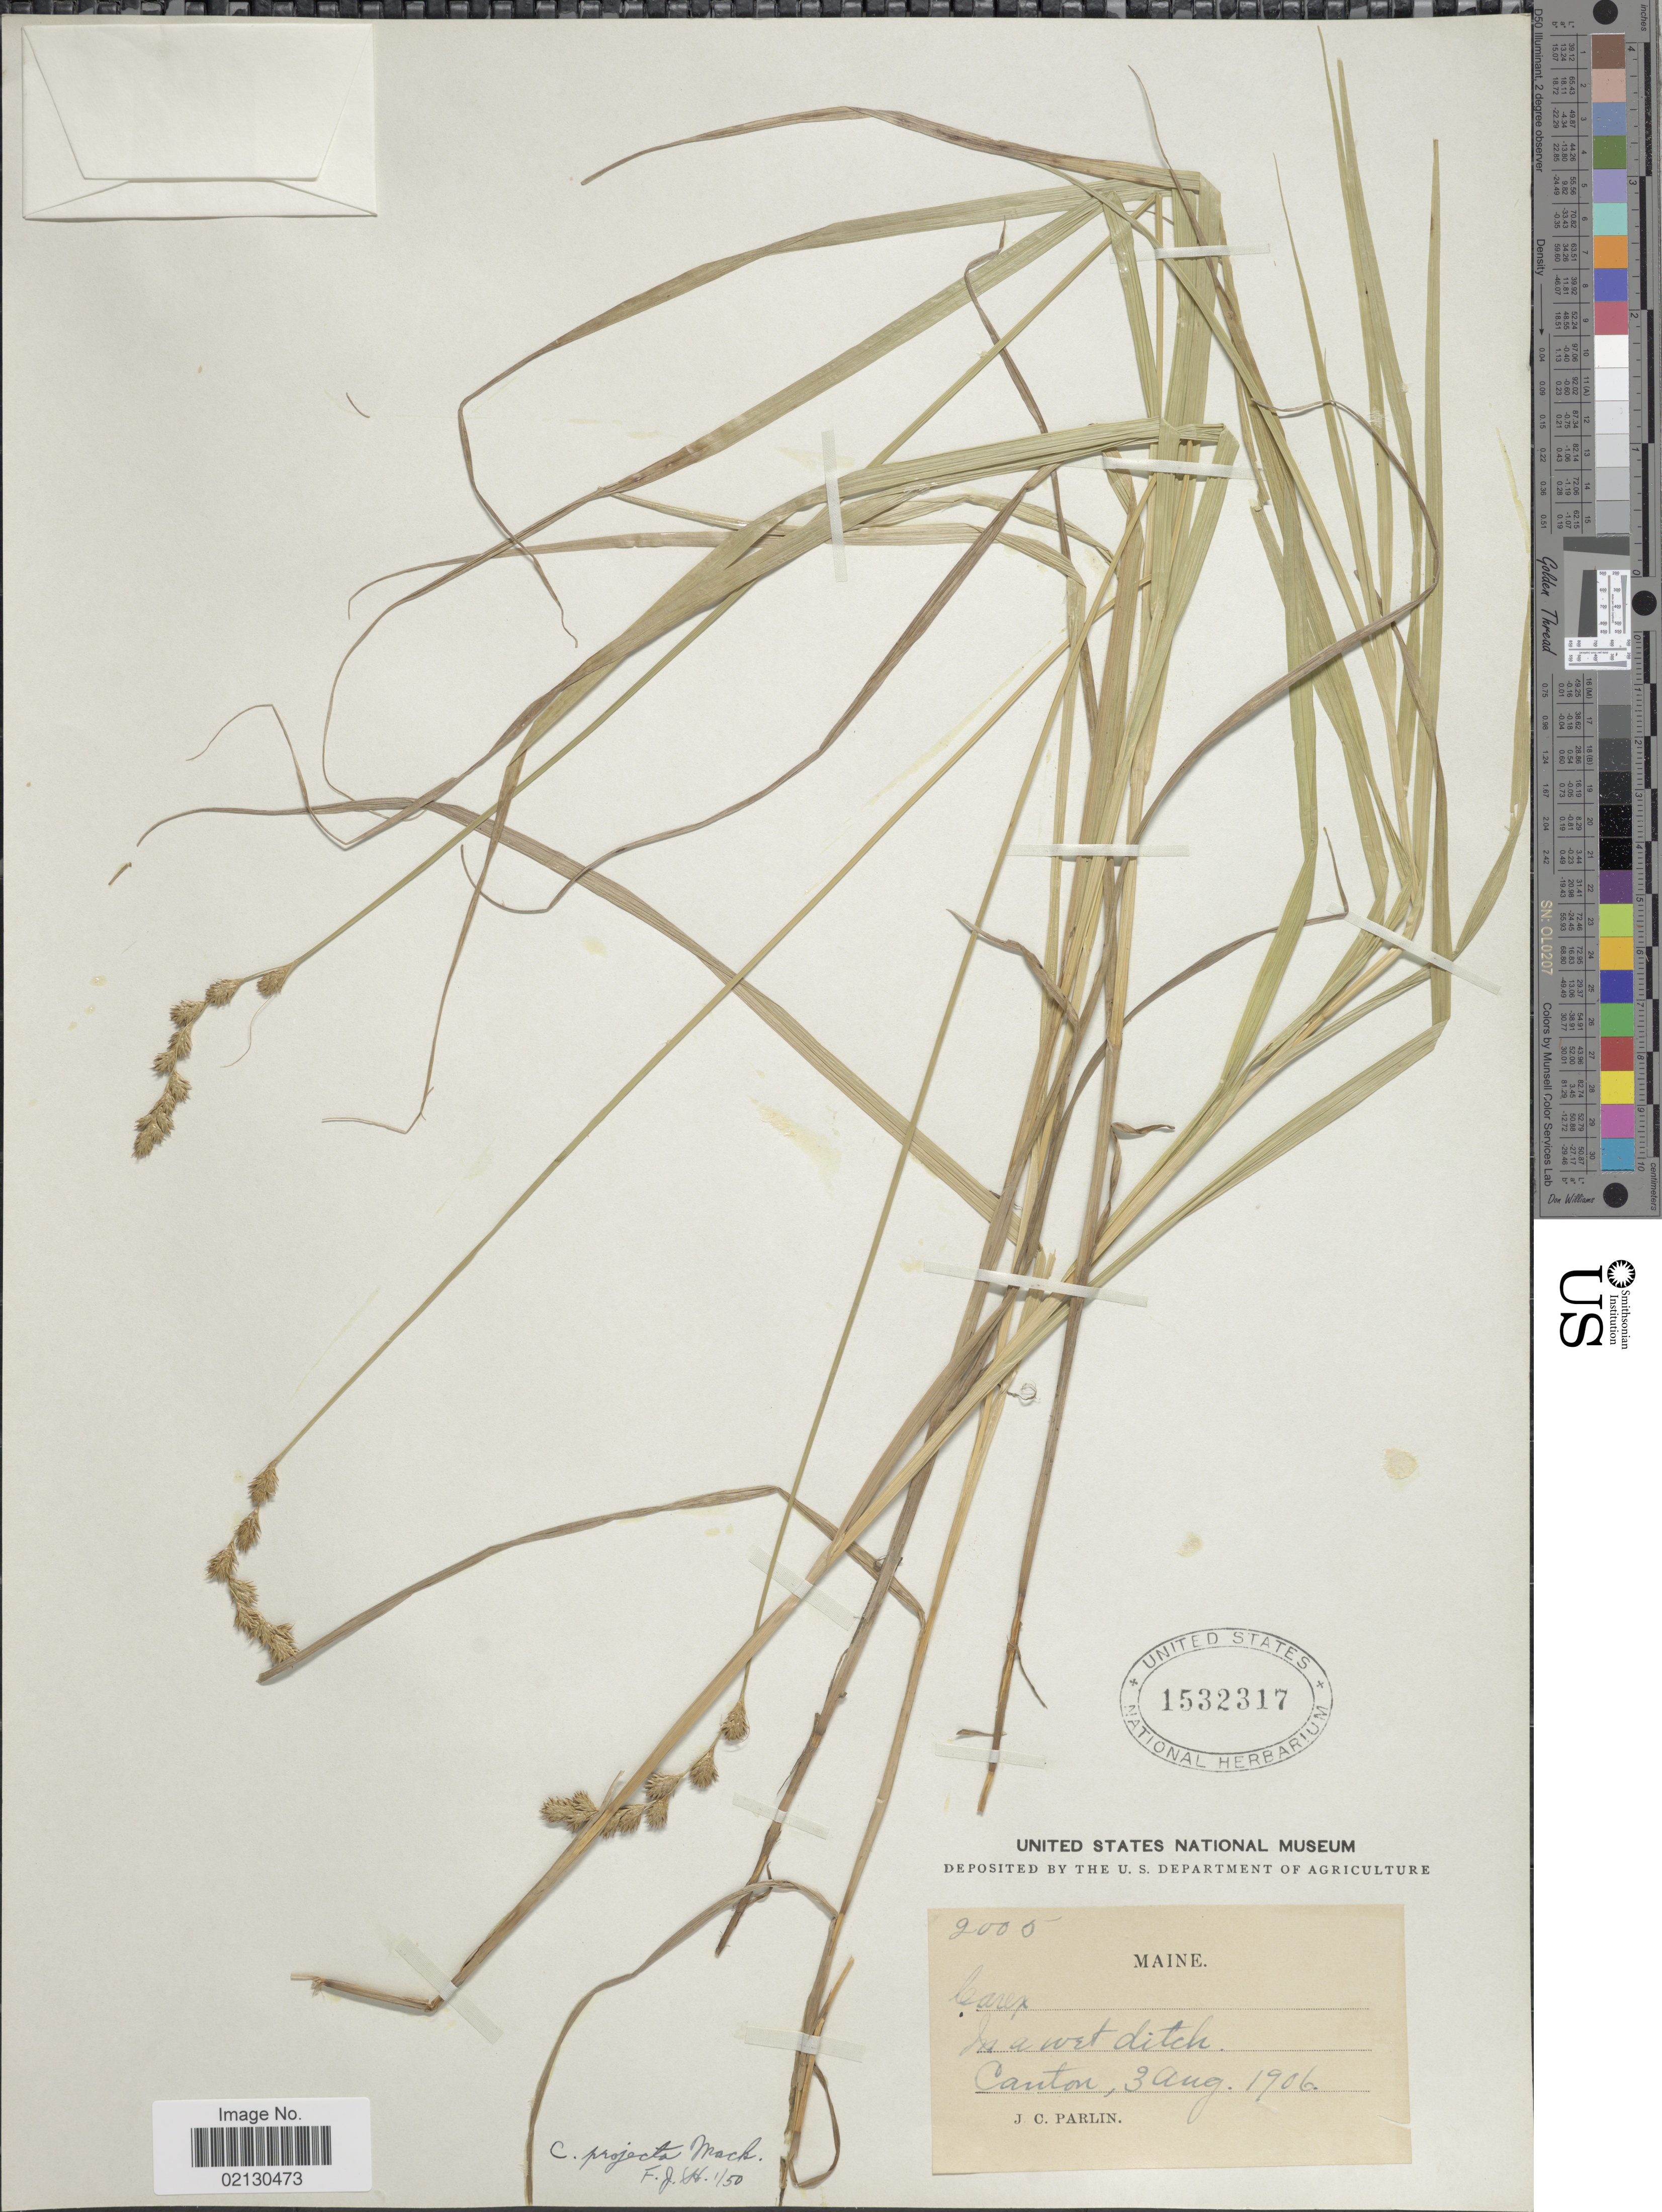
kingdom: Plantae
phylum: Tracheophyta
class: Liliopsida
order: Poales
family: Cyperaceae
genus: Carex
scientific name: Carex projecta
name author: Mack.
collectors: J. Parlin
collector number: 2000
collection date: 1906-08-03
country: United States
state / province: Maine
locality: Canton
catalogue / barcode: US 1532317